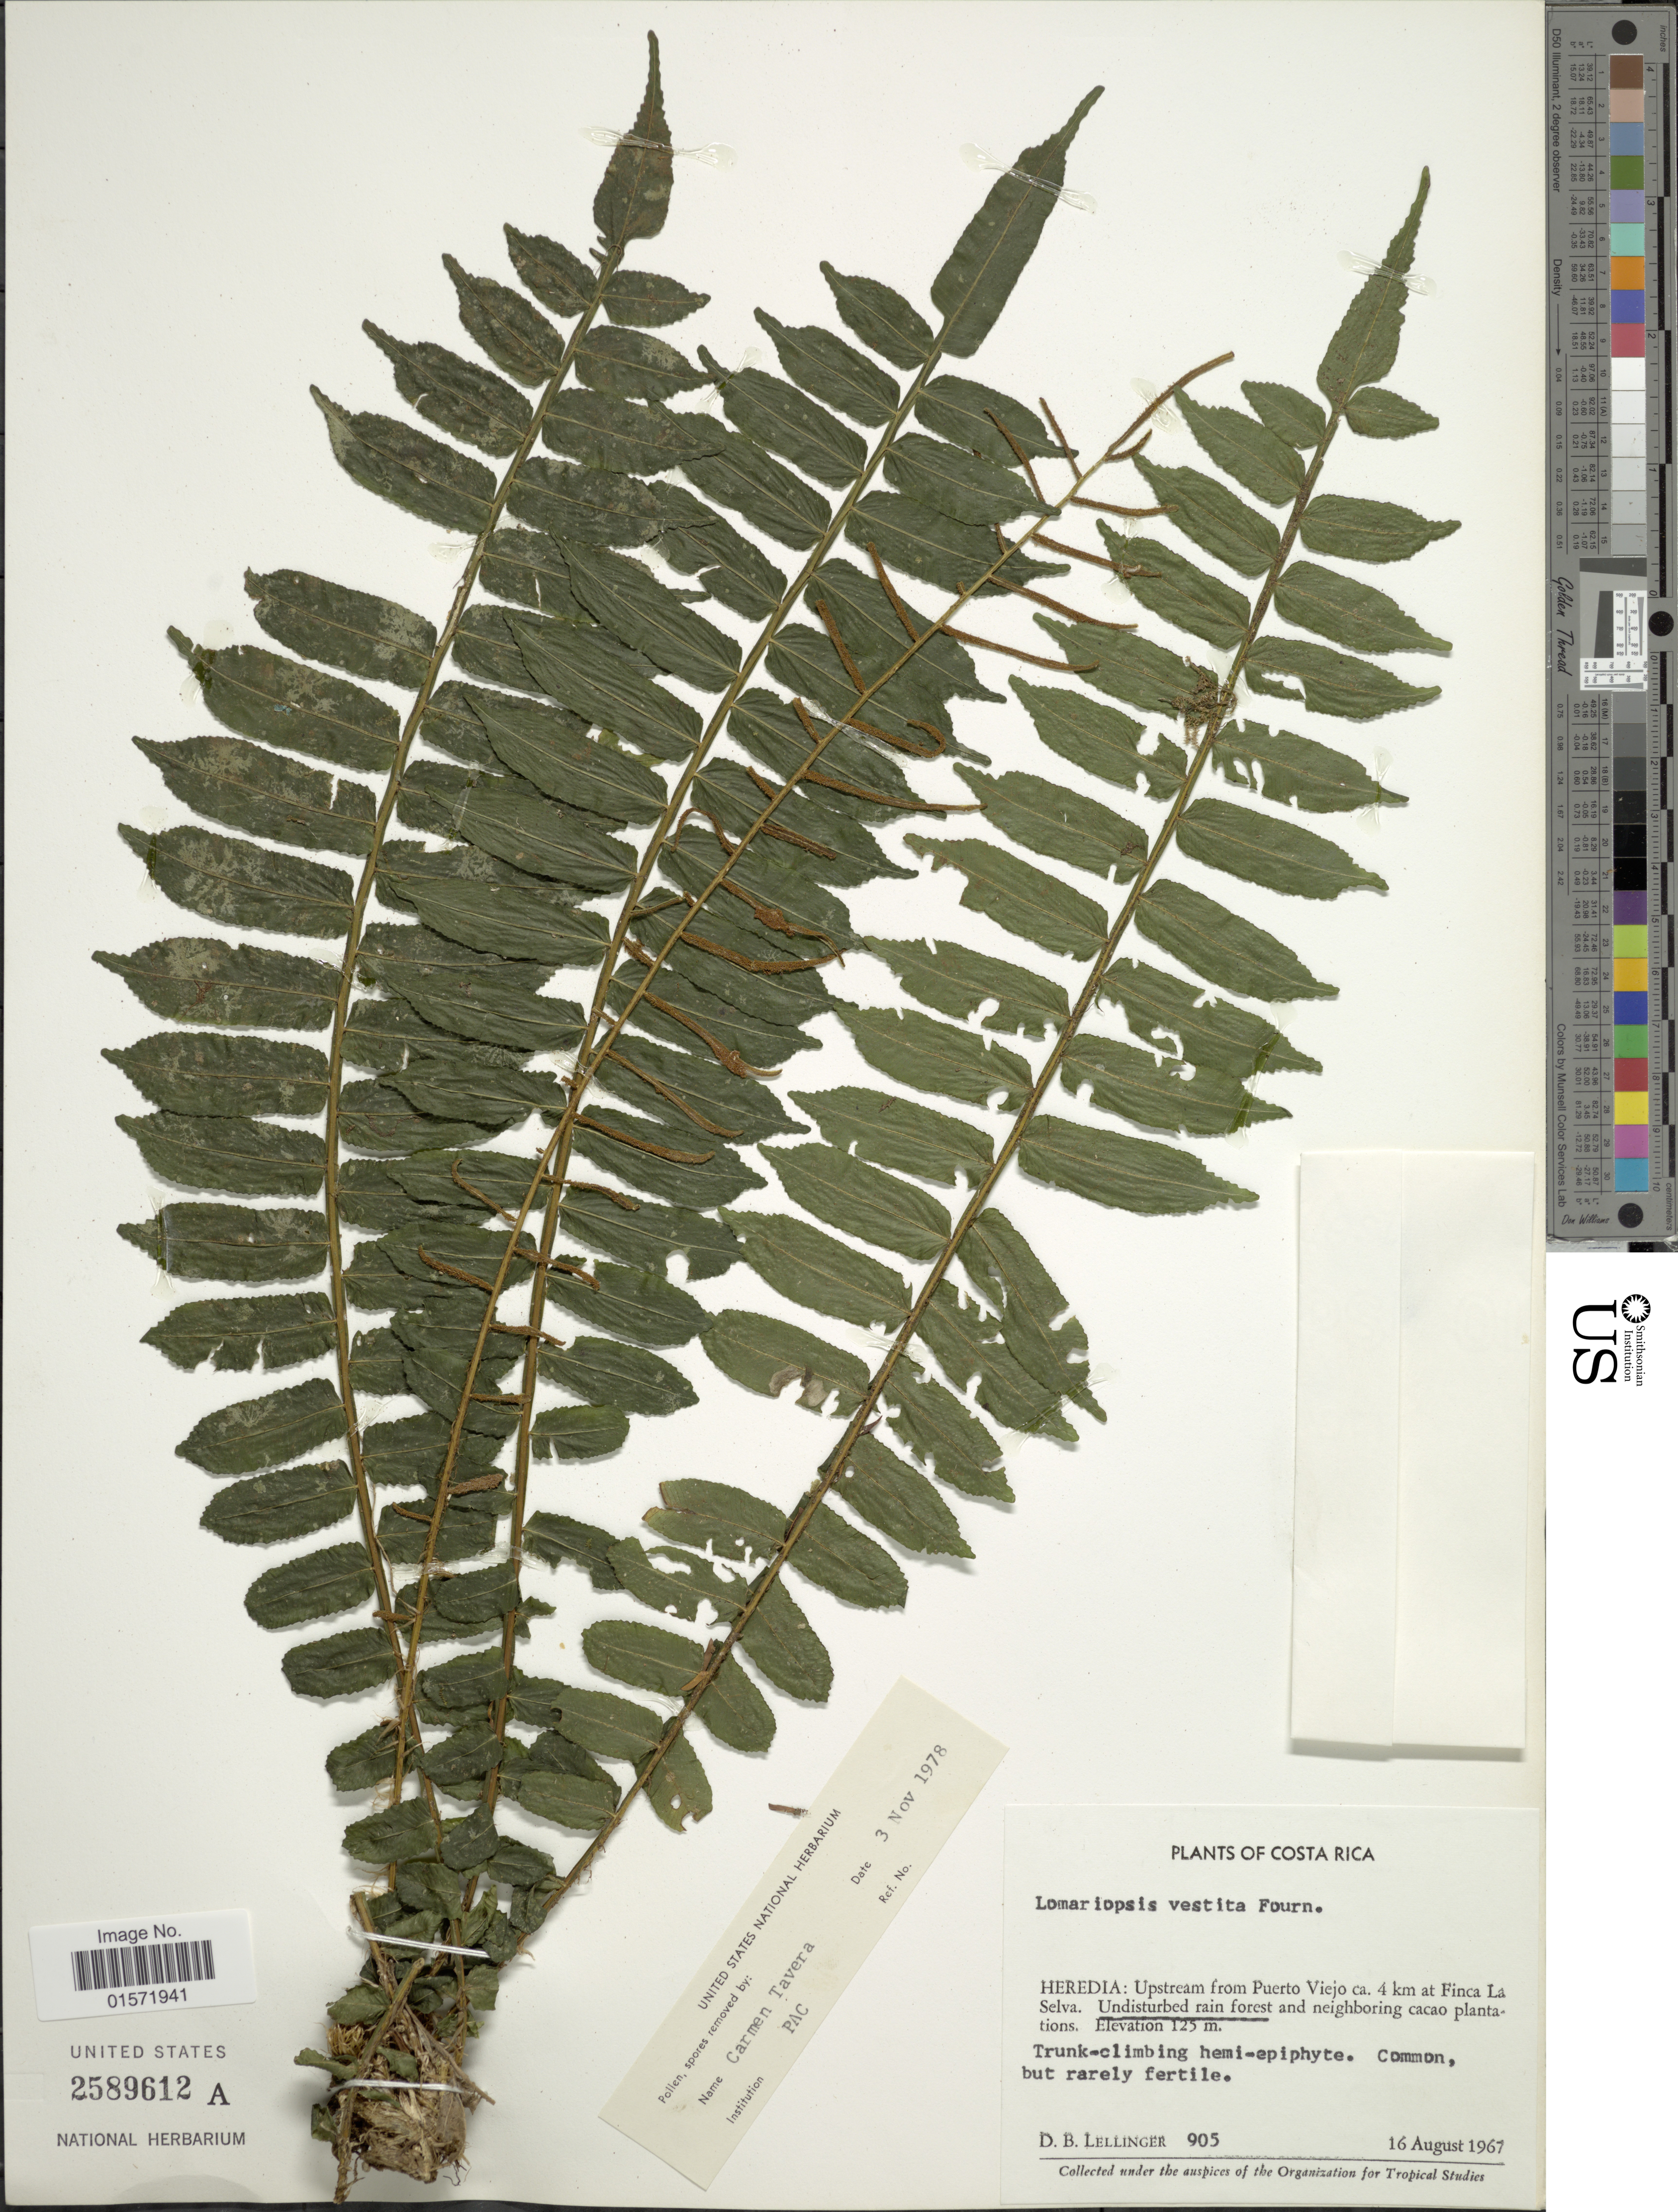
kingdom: Plantae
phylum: Tracheophyta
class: Polypodiopsida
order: Polypodiales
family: Lomariopsidaceae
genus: Lomariopsis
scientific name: Lomariopsis vestita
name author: E. Fourn.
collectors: D. B. Lellinger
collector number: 905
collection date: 1967-08-16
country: Costa Rica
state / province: Heredia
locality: Upstream from Puerto Viejo ca. 4 km at Finca La Selva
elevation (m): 125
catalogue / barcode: US 2589612A